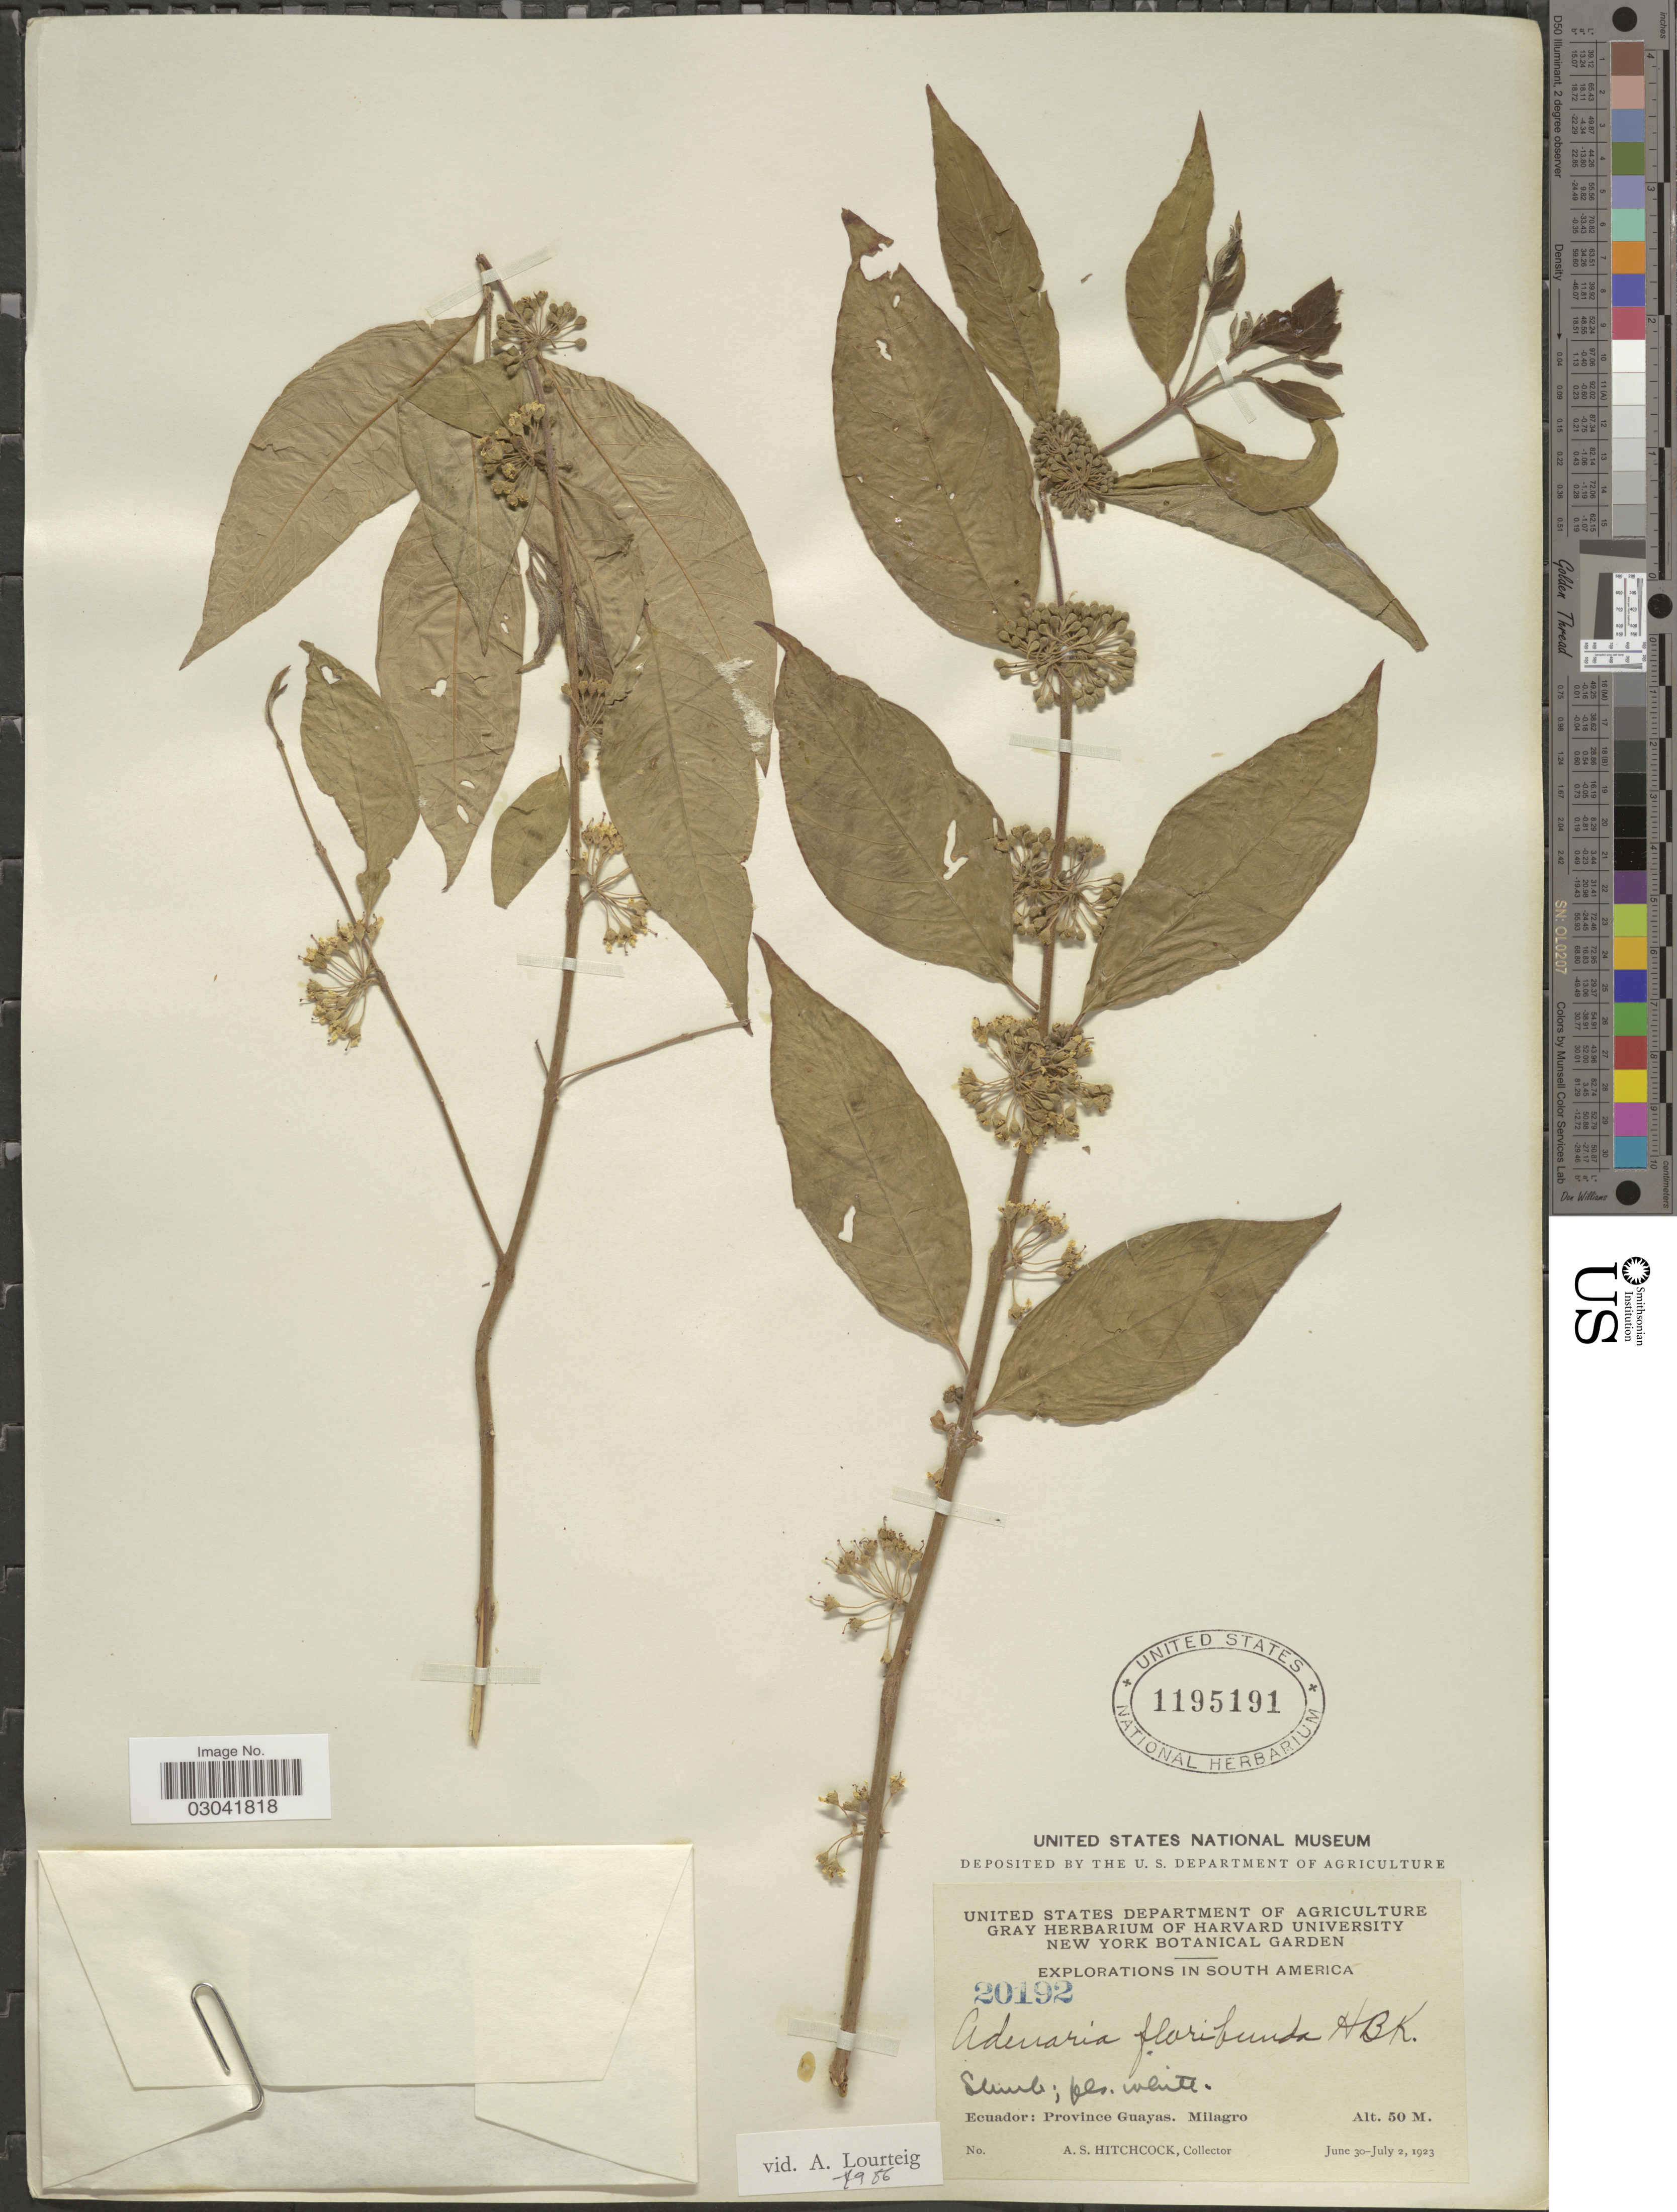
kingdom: Plantae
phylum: Tracheophyta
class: Magnoliopsida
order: Myrtales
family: Lythraceae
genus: Adenaria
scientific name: Adenaria floribunda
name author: Kunth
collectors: A. S. Hitchcock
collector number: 20192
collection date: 1923-06-30/1923-07-02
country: Ecuador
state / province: Guayas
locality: Milagro.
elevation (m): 50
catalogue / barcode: US 1195191